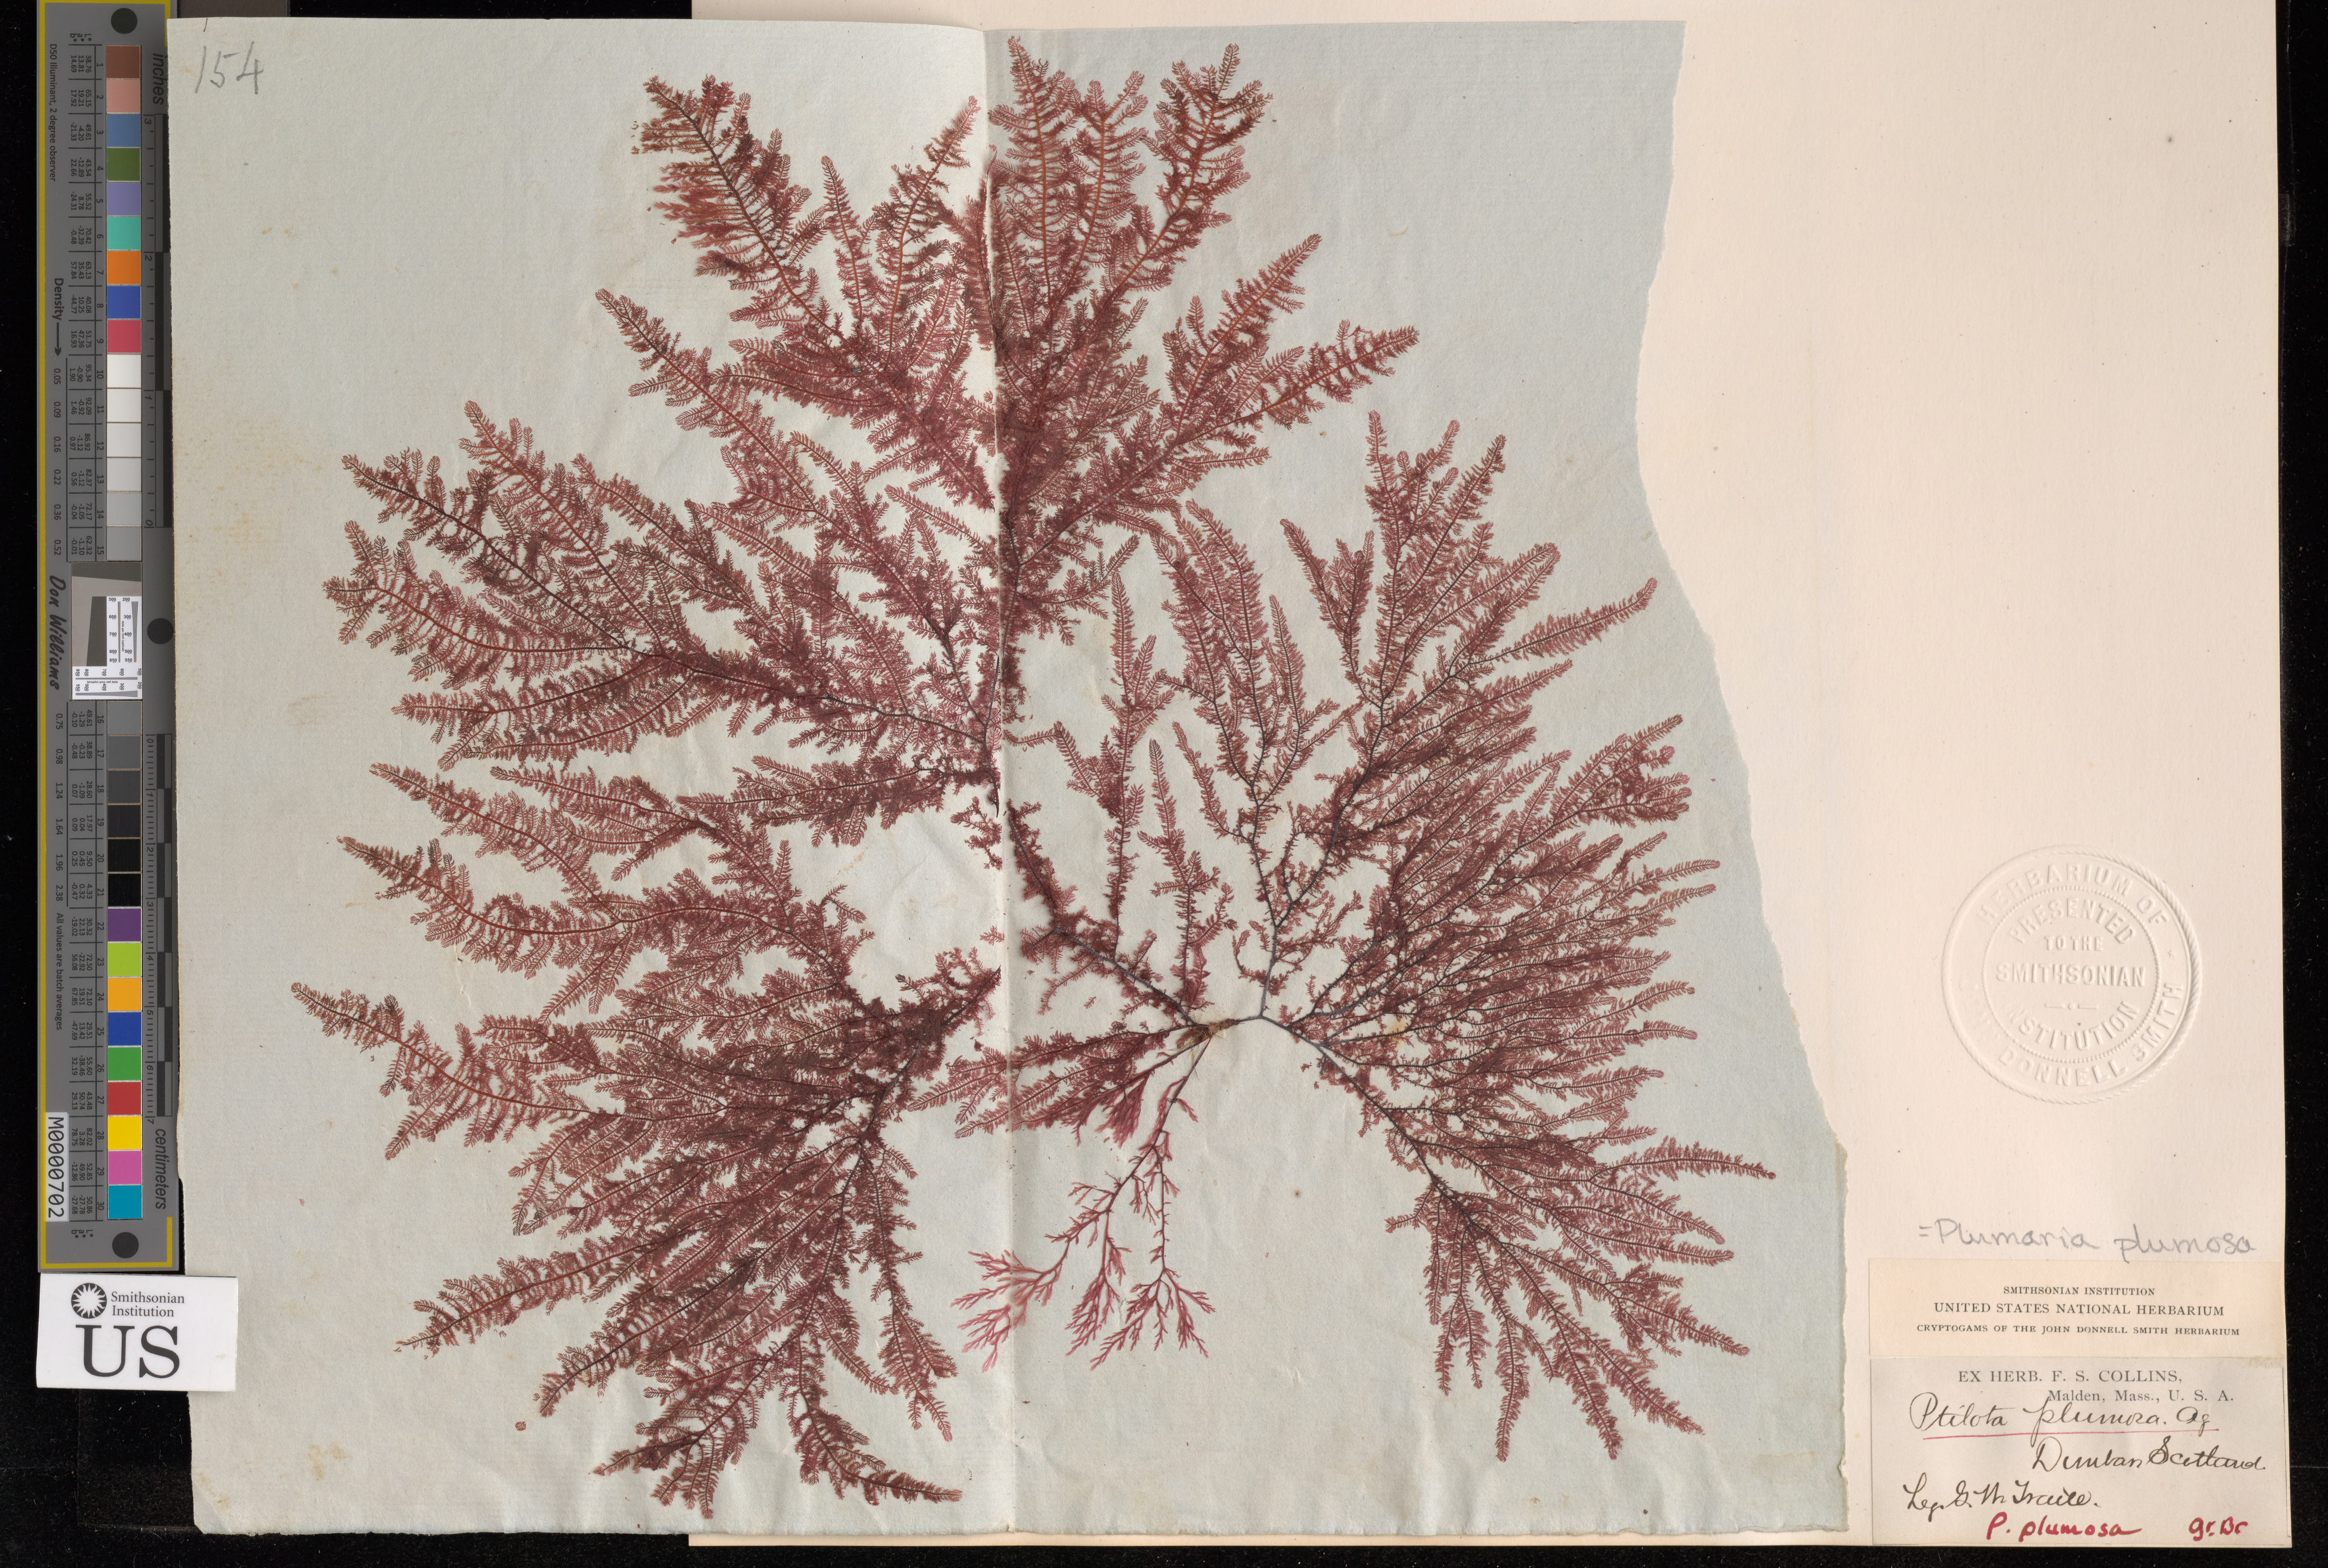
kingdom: Plantae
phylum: Rhodophyta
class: Florideophyceae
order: Ceramiales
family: Wrangeliaceae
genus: Plumaria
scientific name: Plumaria plumosa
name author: (Hudson) Kuntze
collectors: G. Traill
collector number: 154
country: United Kingdom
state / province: Scotland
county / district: Lothian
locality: Dunbar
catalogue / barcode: US 77423